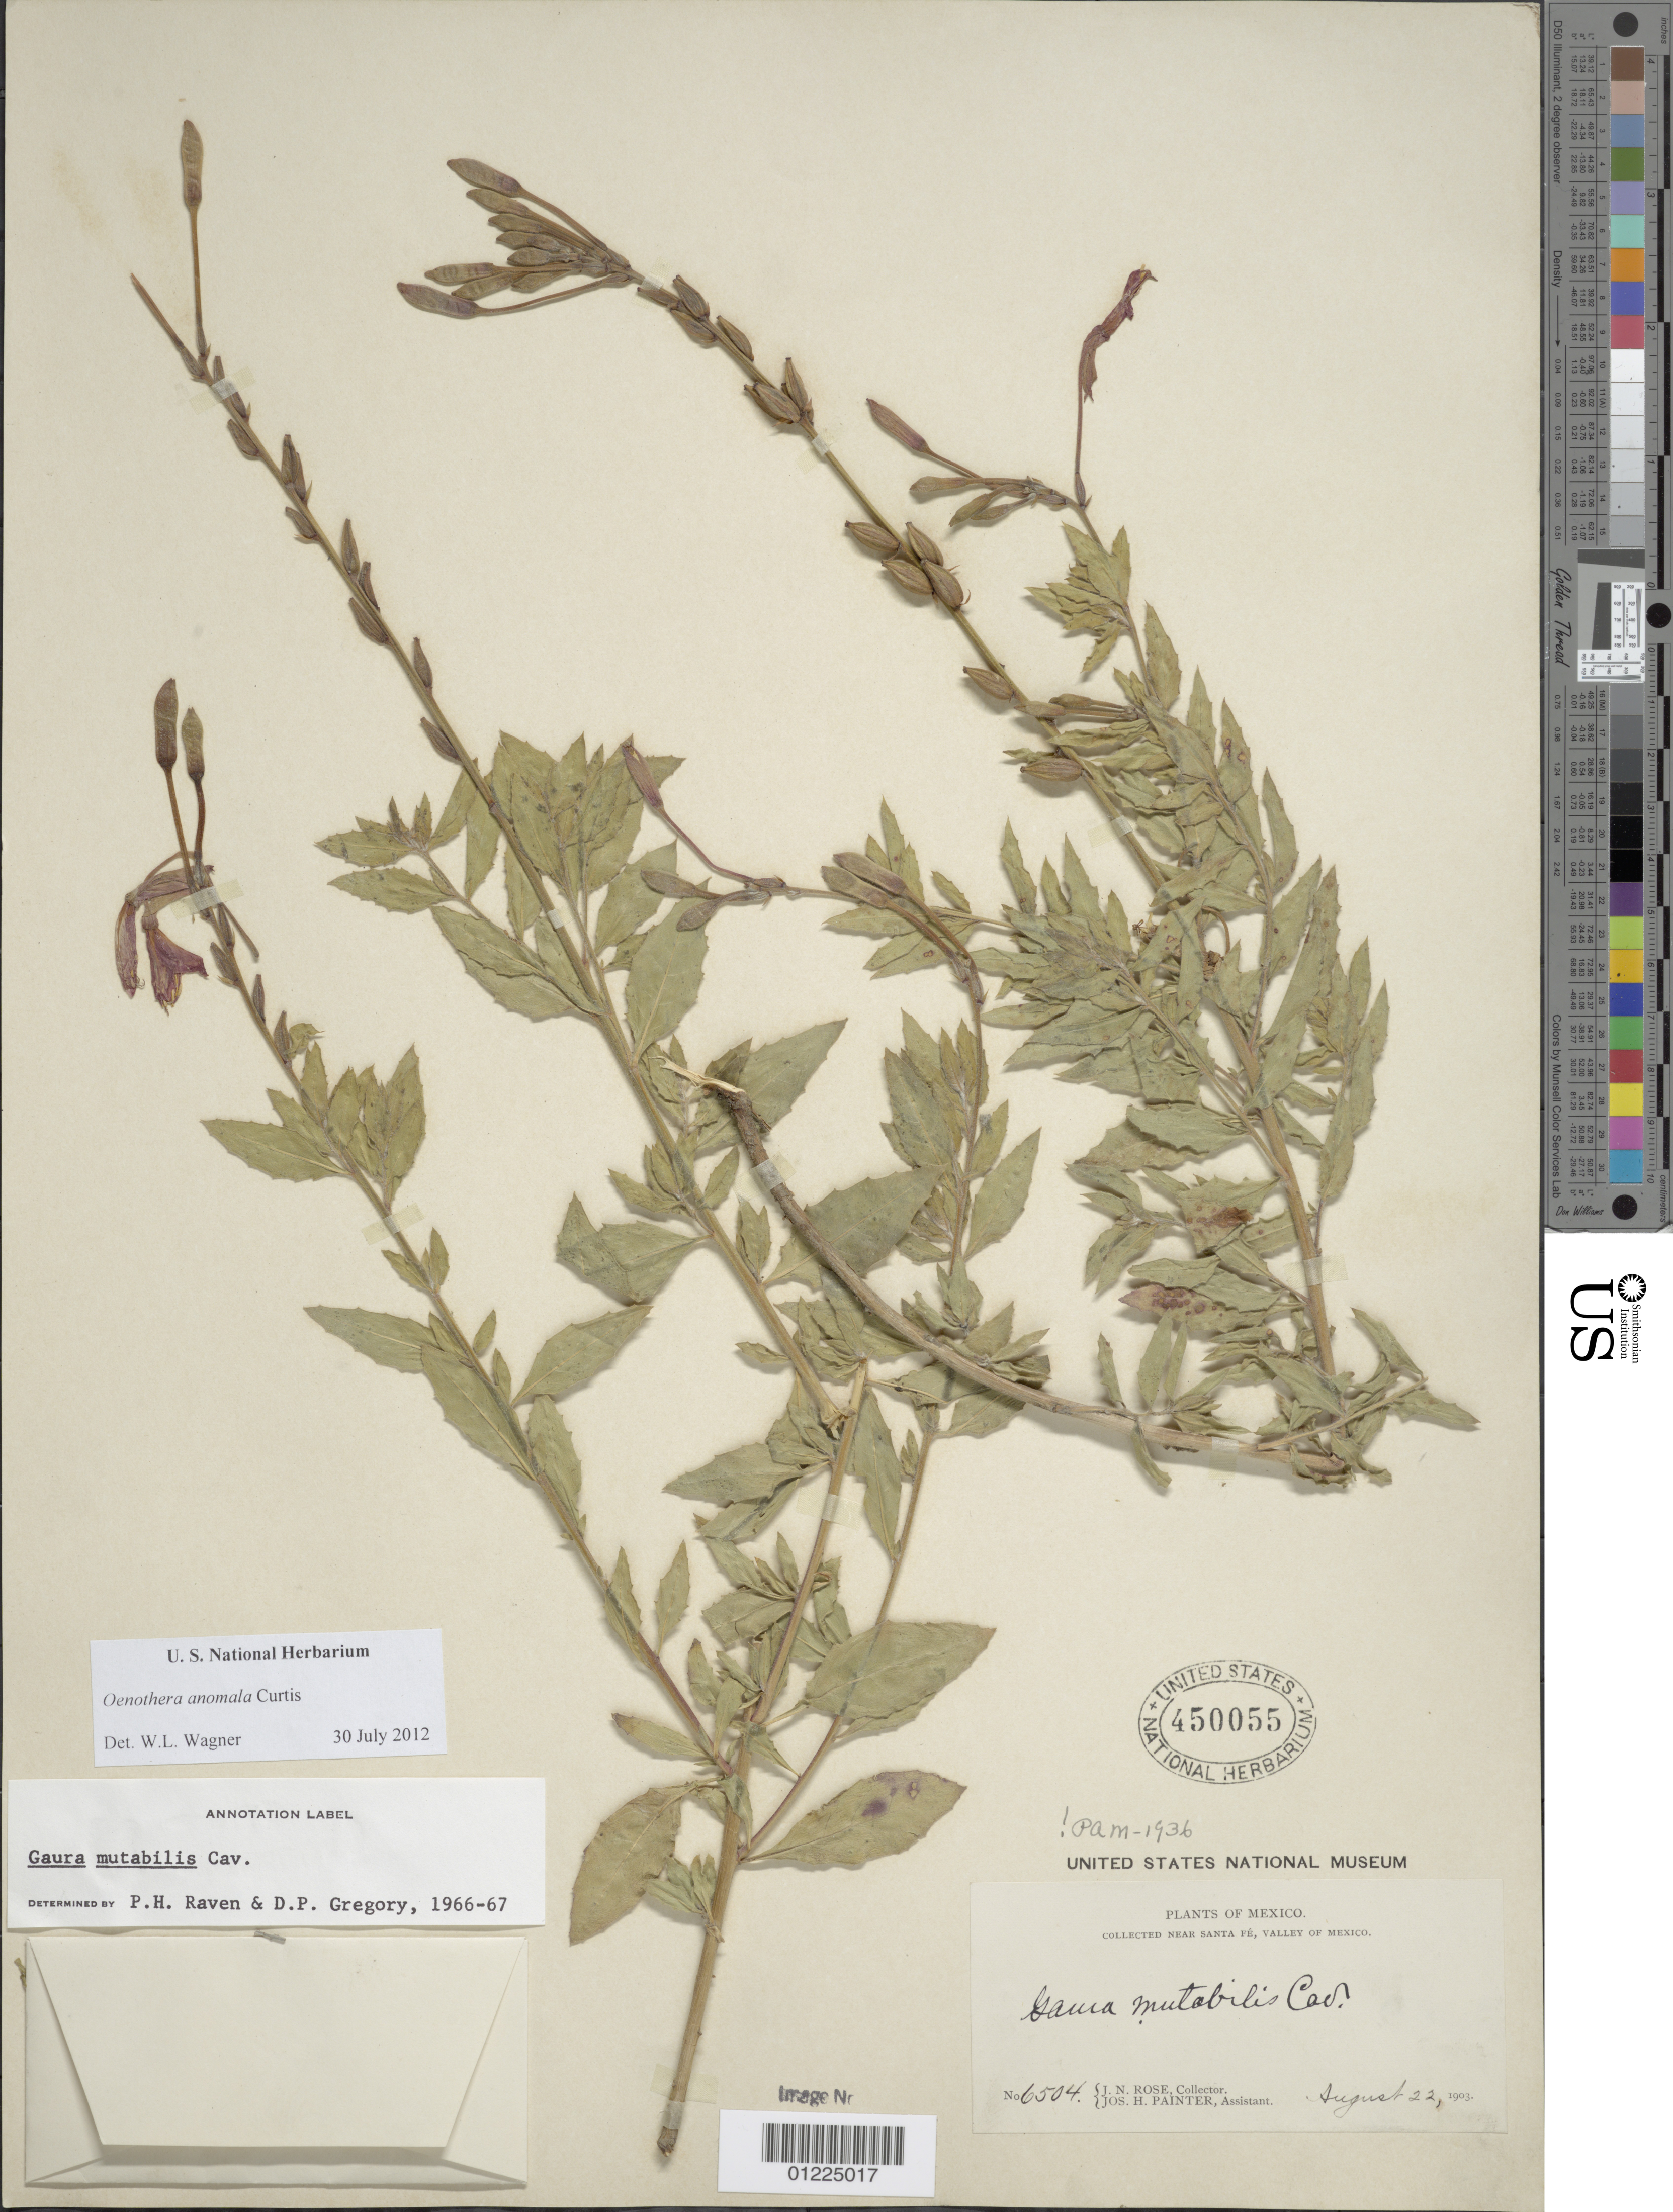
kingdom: Plantae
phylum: Tracheophyta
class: Magnoliopsida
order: Myrtales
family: Onagraceae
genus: Oenothera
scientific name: Oenothera anomala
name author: Curtis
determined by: Wagner, W. L., (BOT), Smithsonian Institution - National Museum of Natural History (UNITED STATES)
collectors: J. N. Rose & J. H. Painter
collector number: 6504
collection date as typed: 22 Aug 1903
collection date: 1903-08-22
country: Mexico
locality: Near Santa Fe, Valley of Mexico.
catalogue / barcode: US 450055